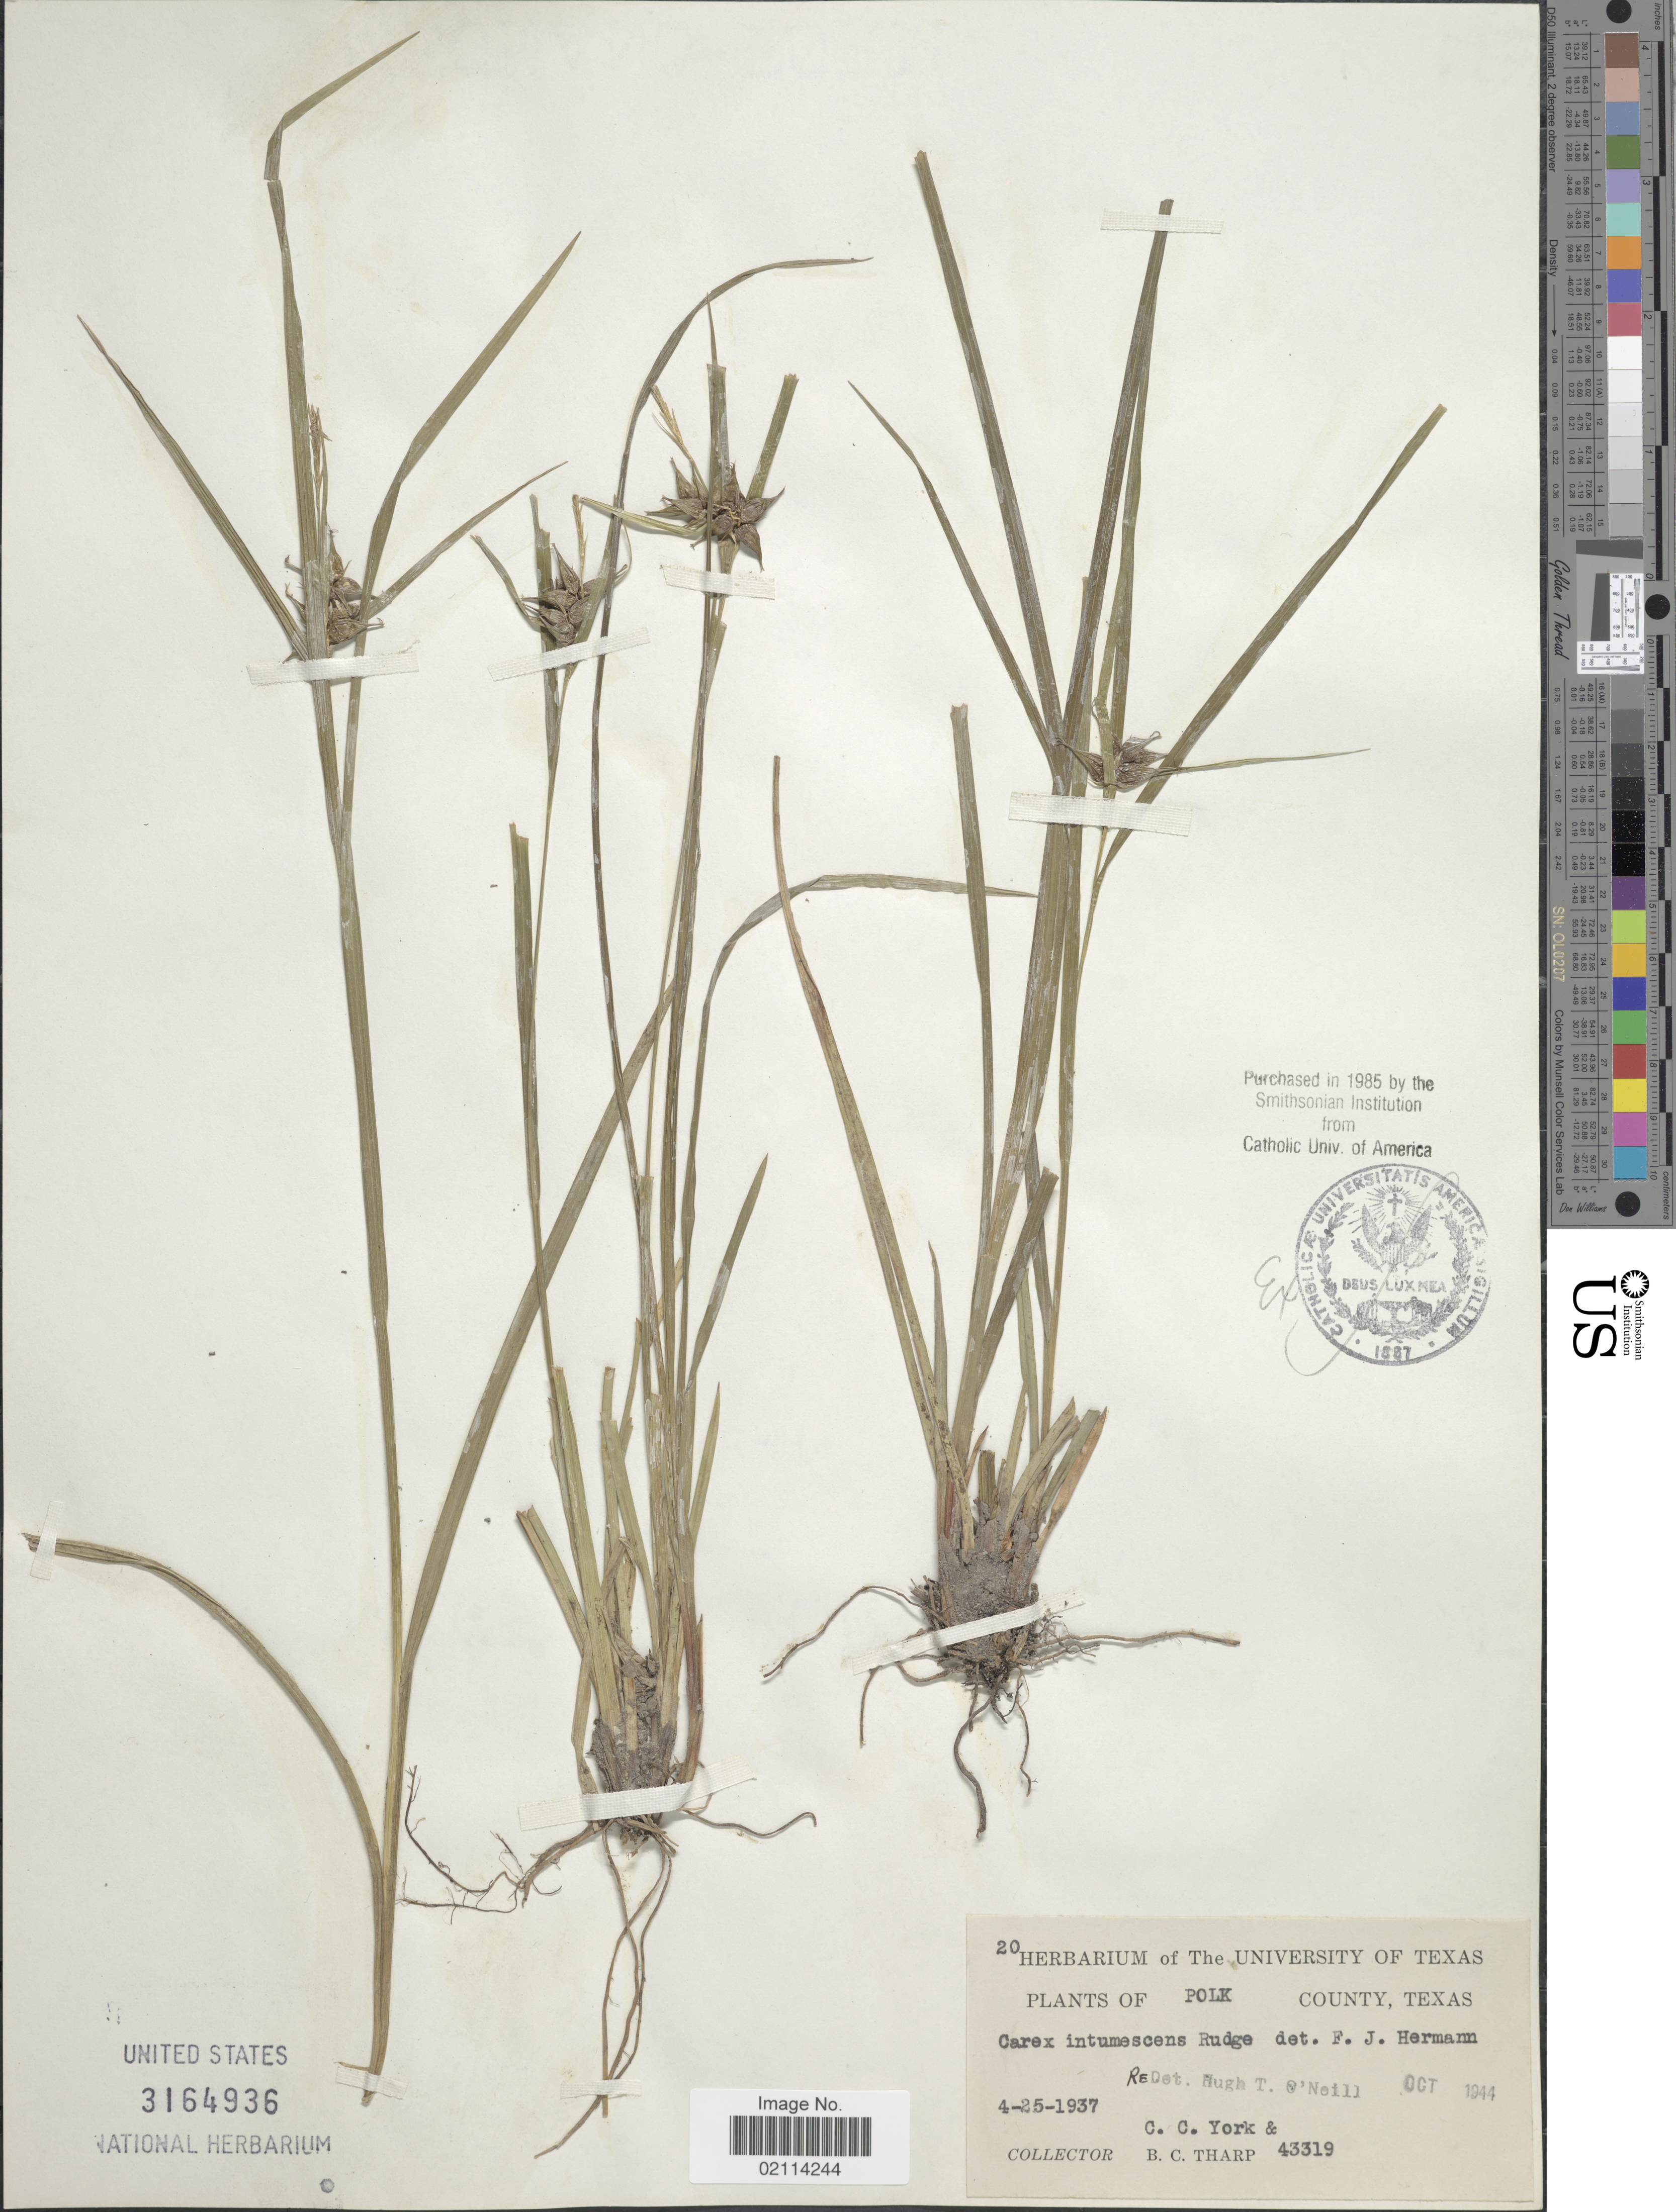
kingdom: Plantae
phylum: Tracheophyta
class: Liliopsida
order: Poales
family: Cyperaceae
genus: Carex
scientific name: Carex intumescens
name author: Rudge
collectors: C. L. York & B. C. Tharp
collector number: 43319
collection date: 1937-04-25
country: United States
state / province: Texas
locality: Polk County.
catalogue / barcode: US 3164936